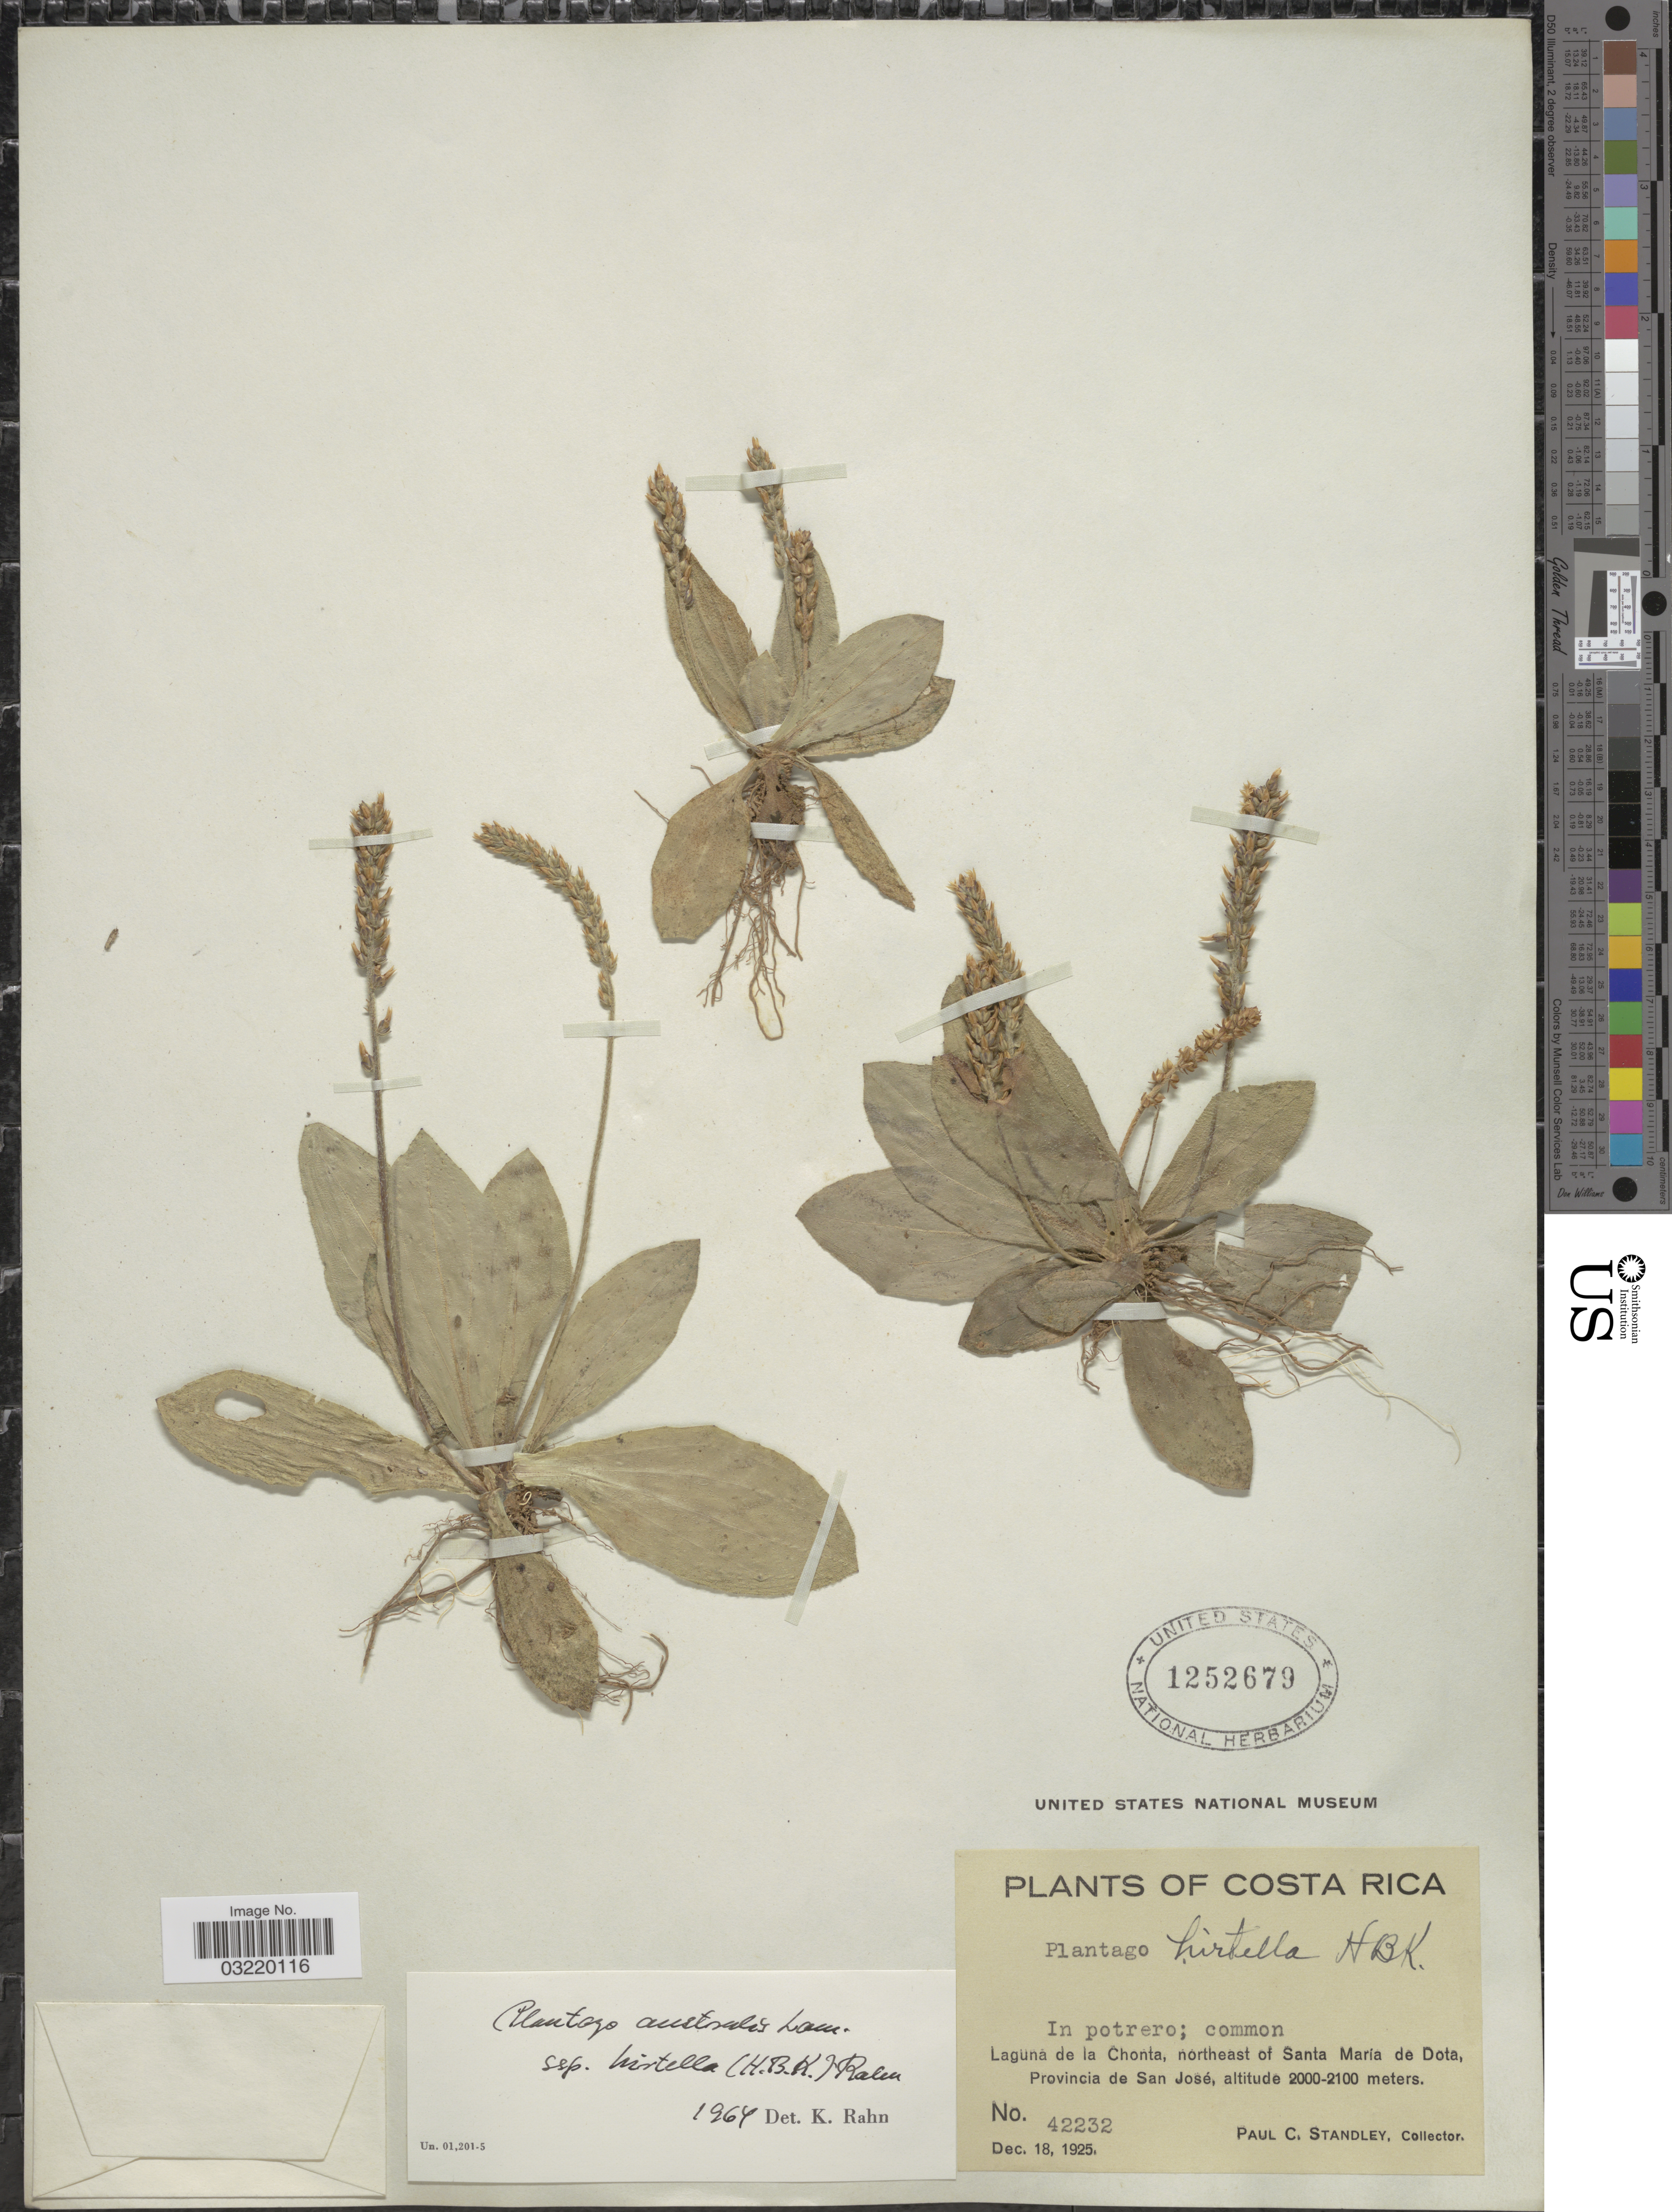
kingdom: Plantae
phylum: Tracheophyta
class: Magnoliopsida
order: Lamiales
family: Plantaginaceae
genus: Plantago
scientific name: Plantago australis subsp. hirtella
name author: (Kunth) Rahn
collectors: P. C. Standley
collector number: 42232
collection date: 1925-12-18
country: Costa Rica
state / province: San José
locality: Lagunda de la Chonta, northeast of Santa María de Dota.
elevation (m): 2000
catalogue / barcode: US 1252679